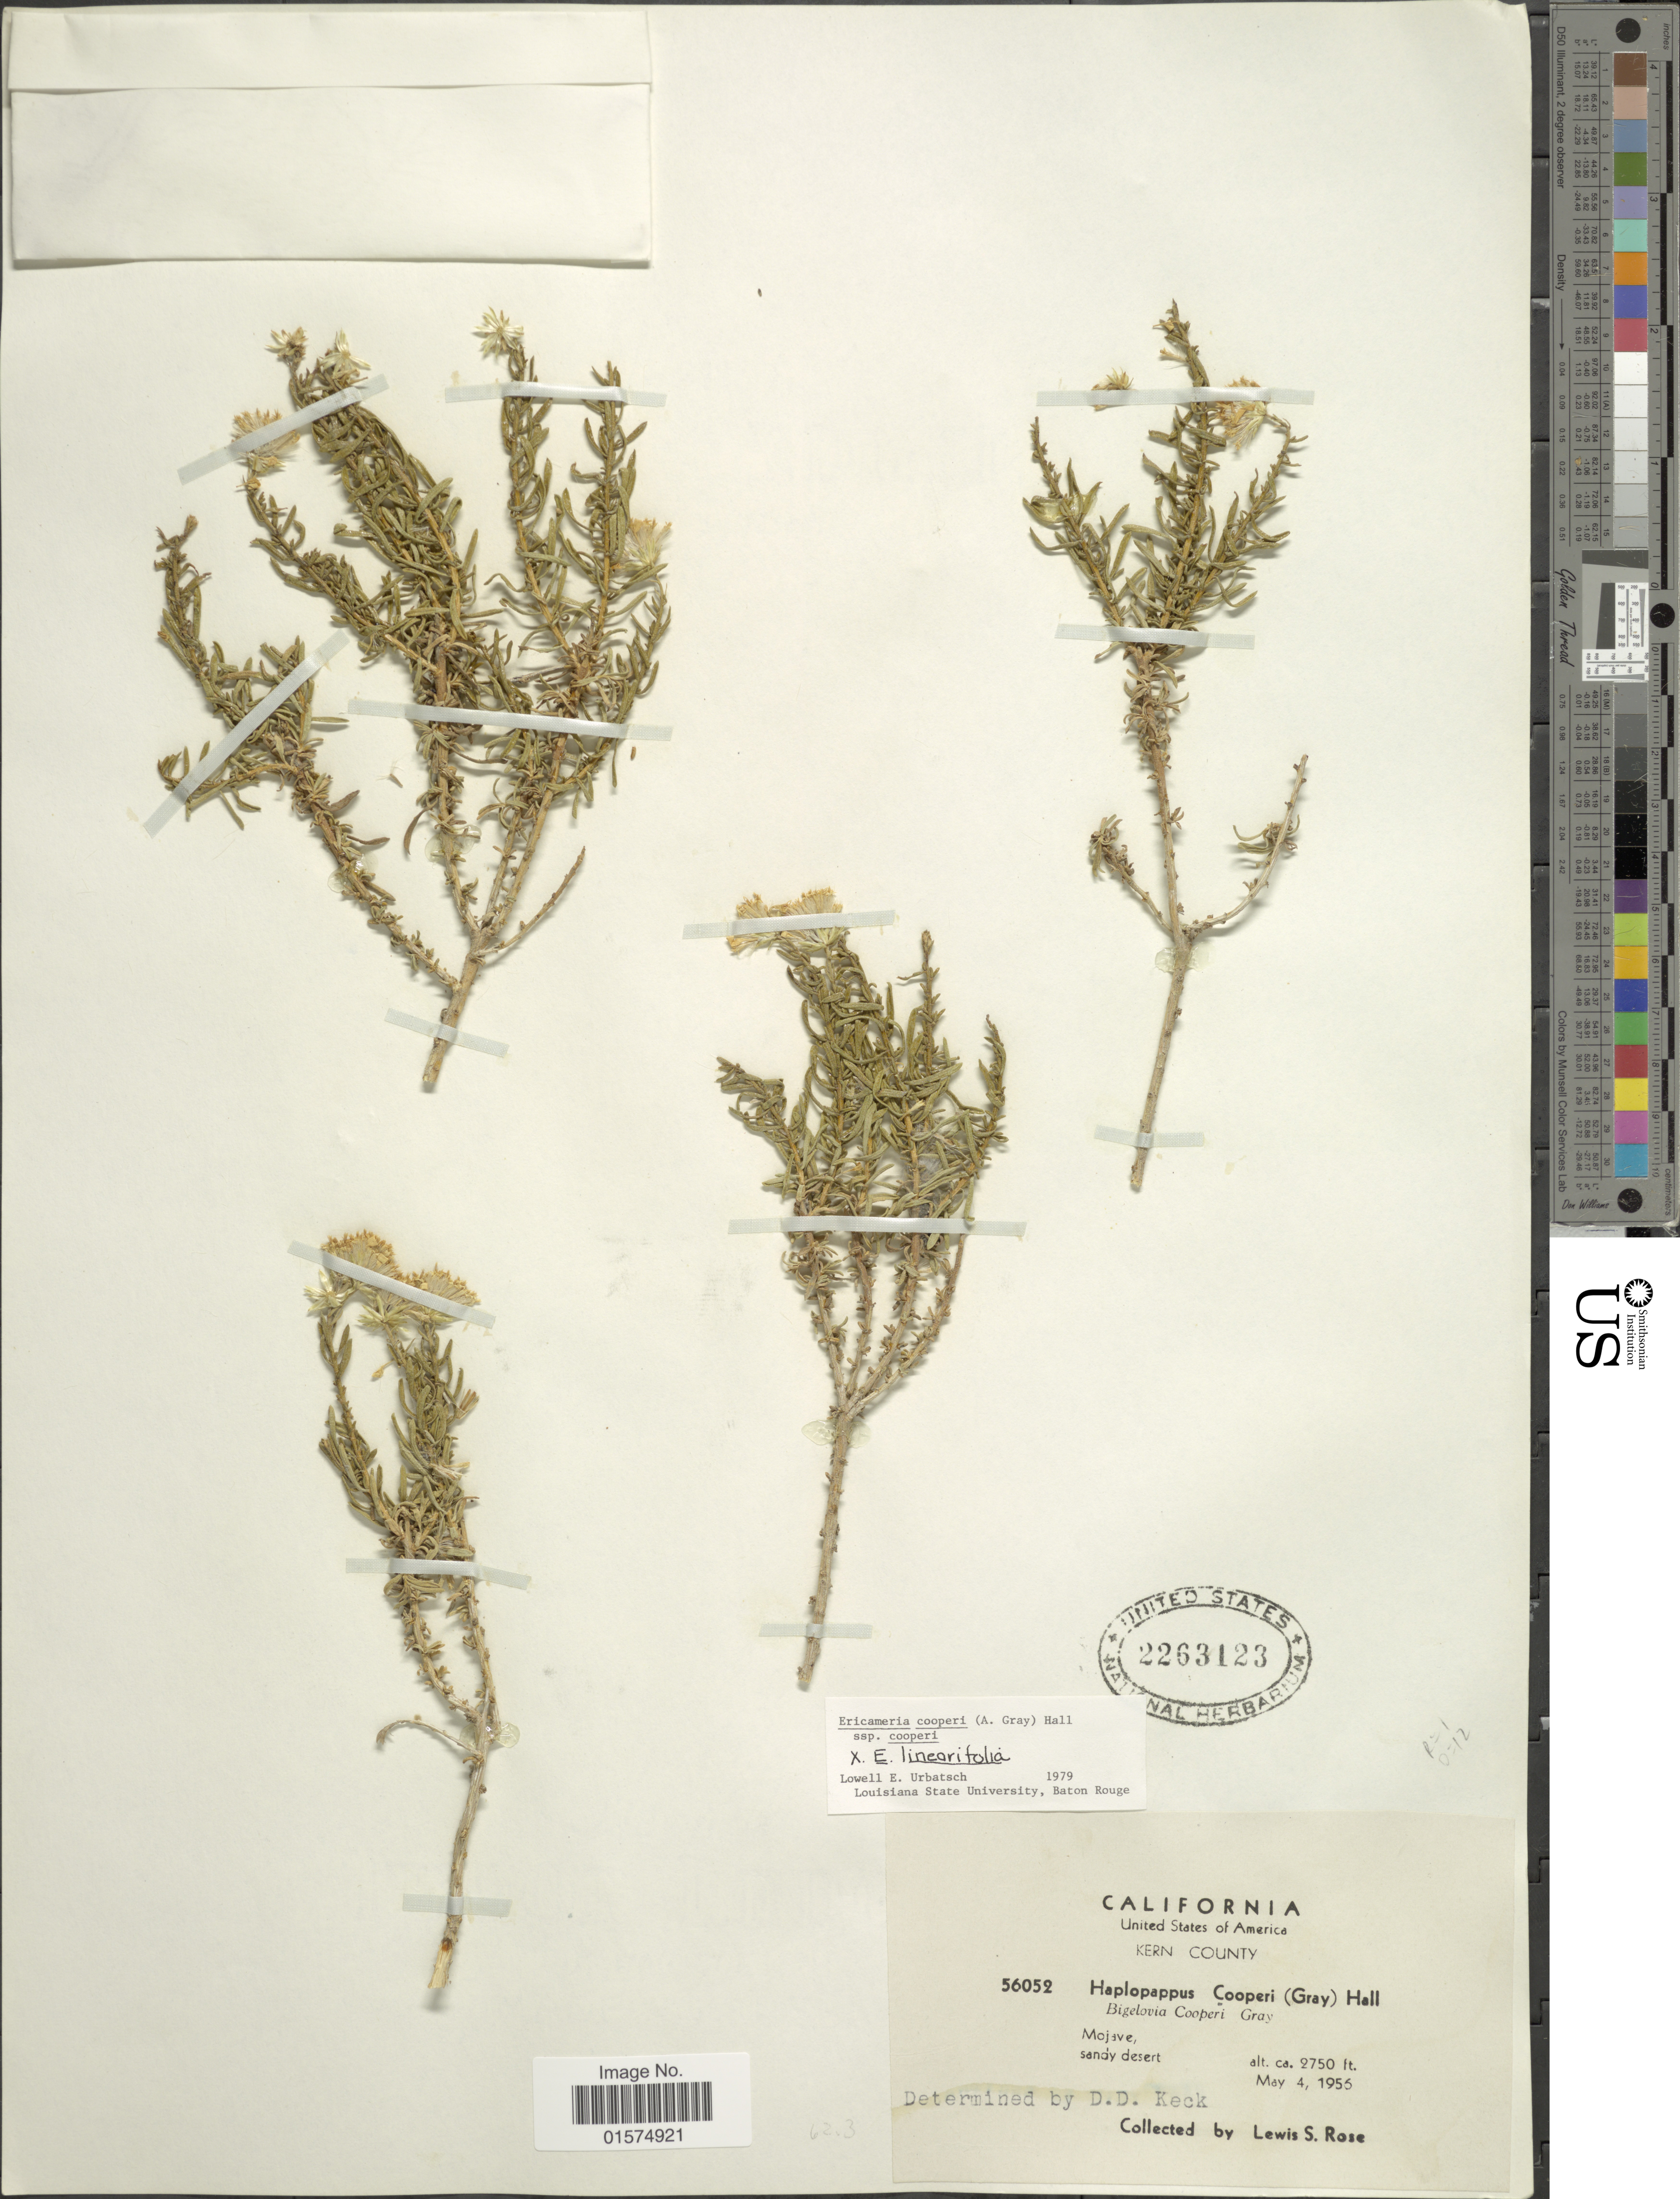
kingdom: Plantae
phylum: Tracheophyta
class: Magnoliopsida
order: Asterales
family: Asteraceae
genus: Ericameria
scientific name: Ericameria cooperi var. cooperi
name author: (A. Gray) Hall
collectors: L. S. Rose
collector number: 56052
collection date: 1955-05-04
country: United States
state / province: California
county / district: Kern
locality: Kern County. Mojave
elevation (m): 838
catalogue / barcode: US 2263123